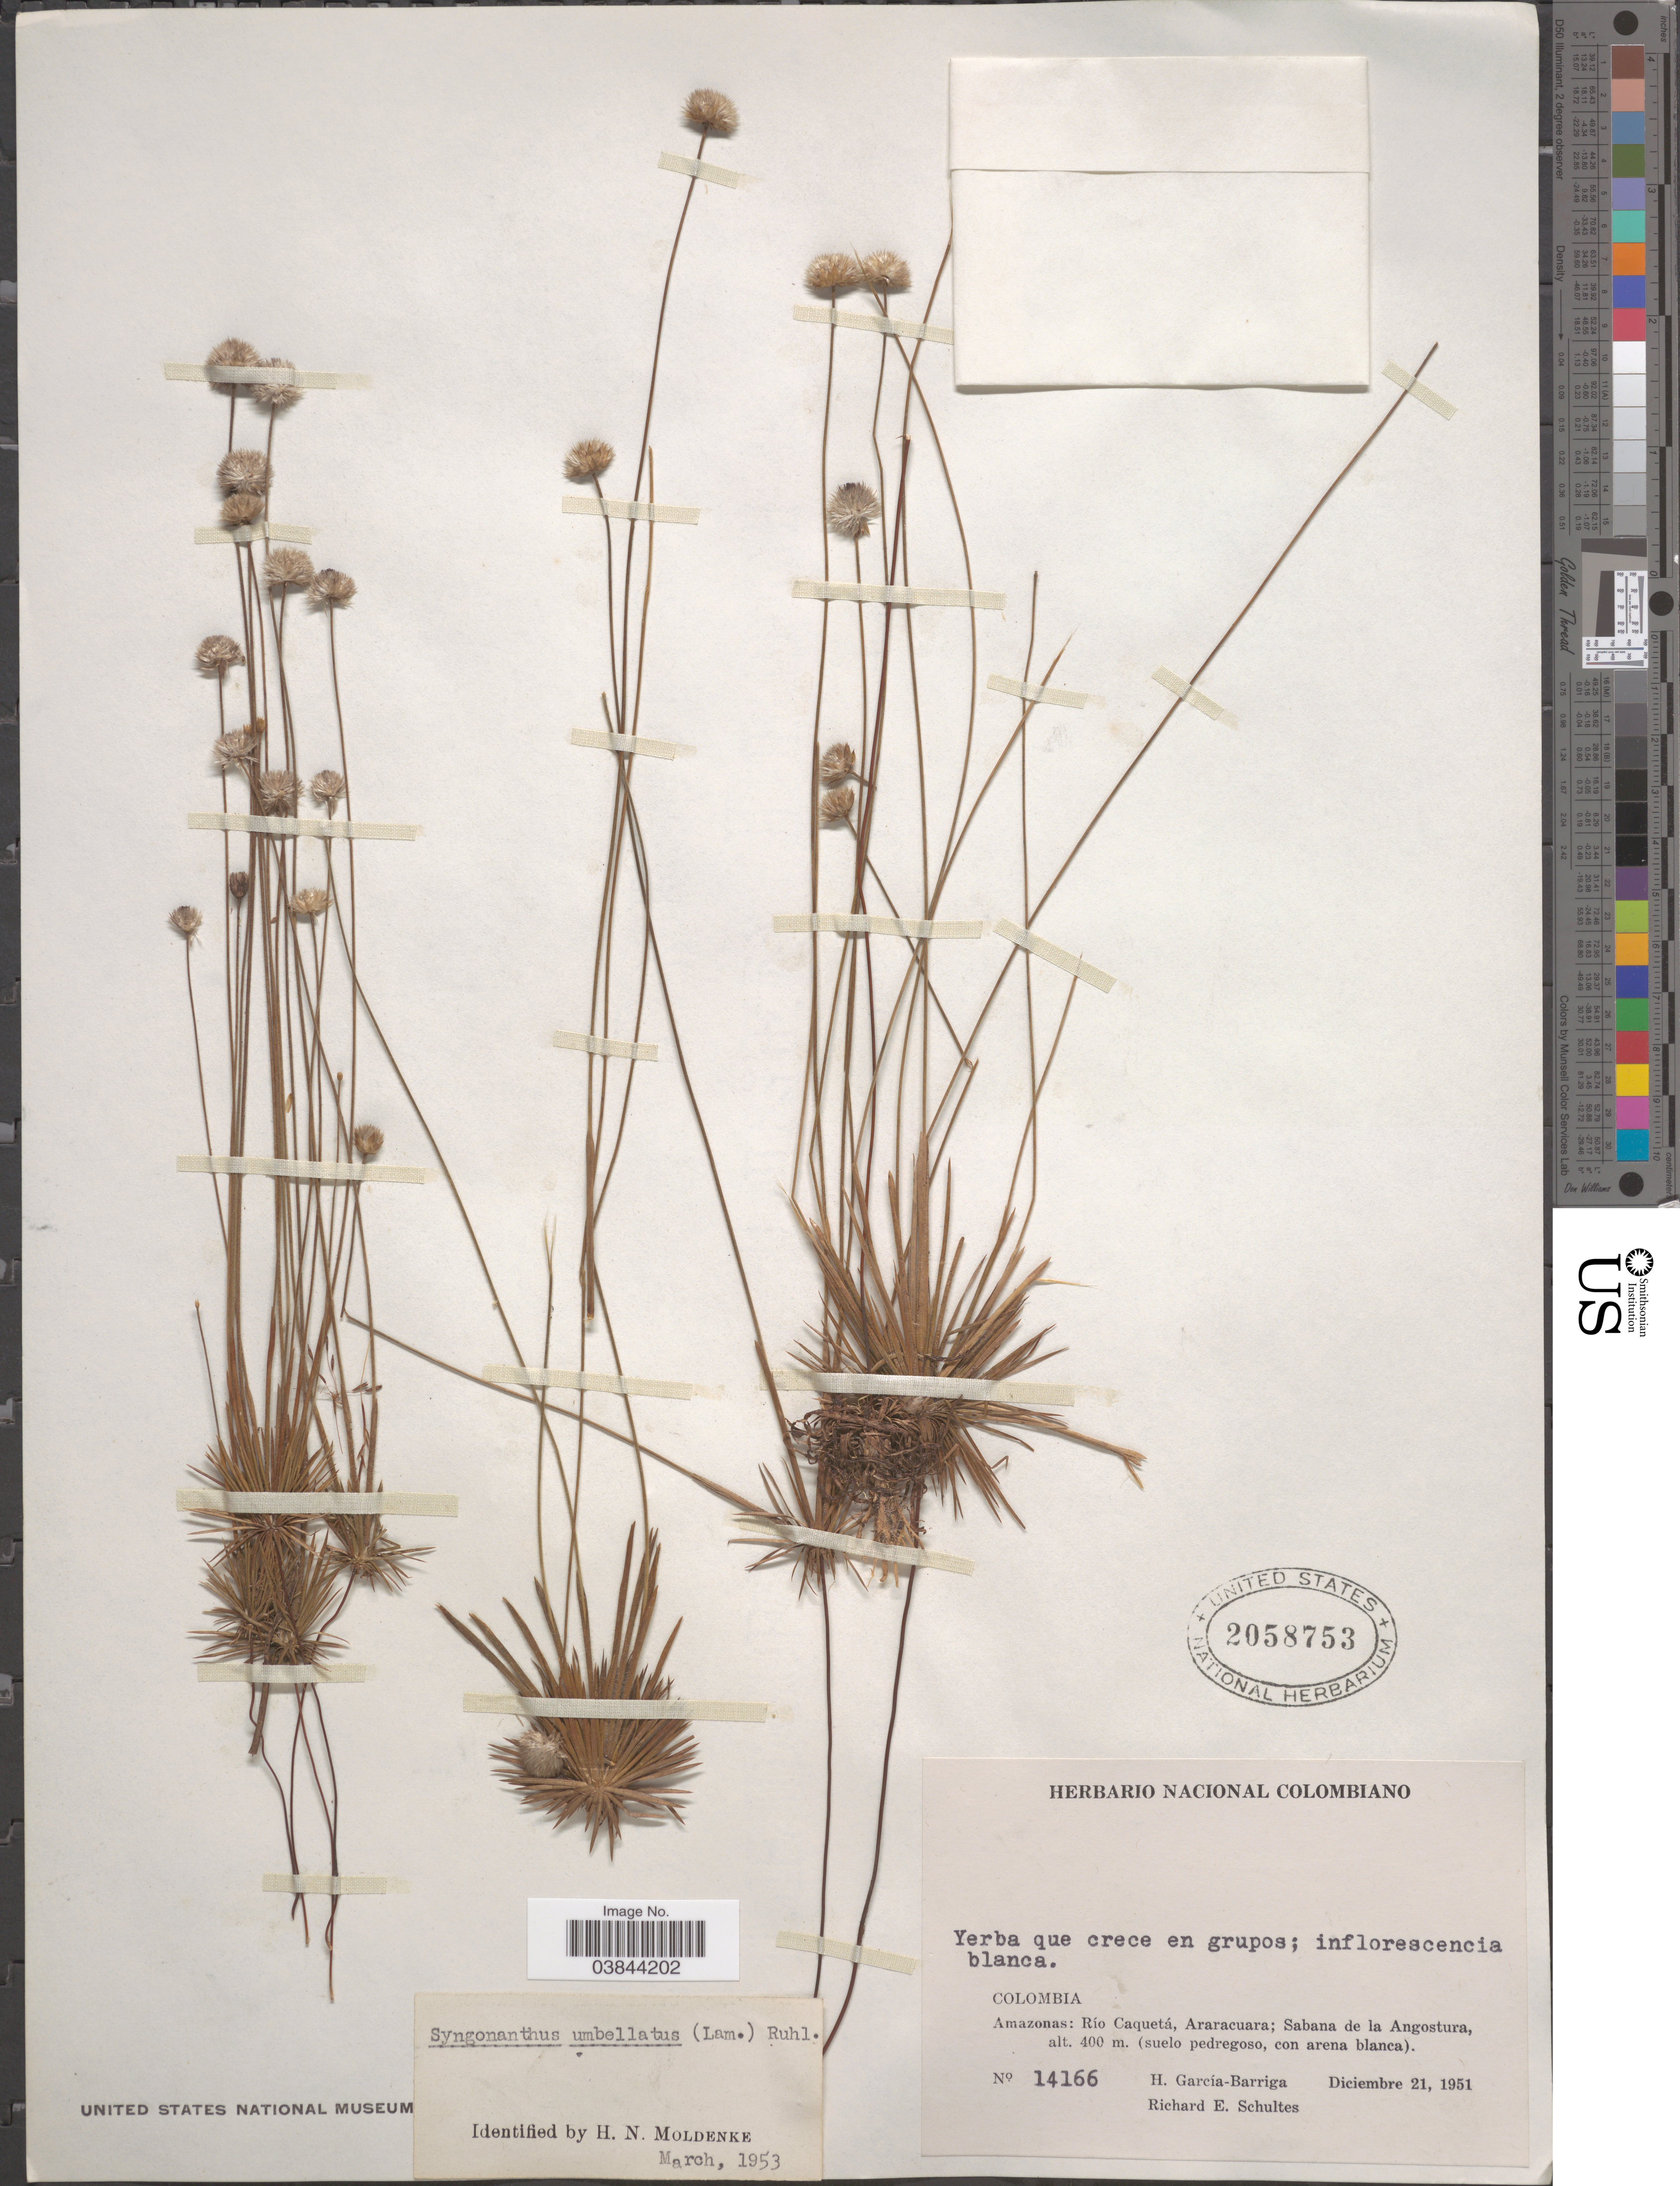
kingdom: Plantae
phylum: Tracheophyta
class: Liliopsida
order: Poales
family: Eriocaulaceae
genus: Syngonanthus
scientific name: Syngonanthus umbellatus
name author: (Lam.) Ruhland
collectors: H. García Barriga & R. E. Schultes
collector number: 14166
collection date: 1951-12-21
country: Colombia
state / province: Amazônas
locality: Río Caquetá, Araracuara; Sabana de la Angostura.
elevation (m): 400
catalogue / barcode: US 2058753